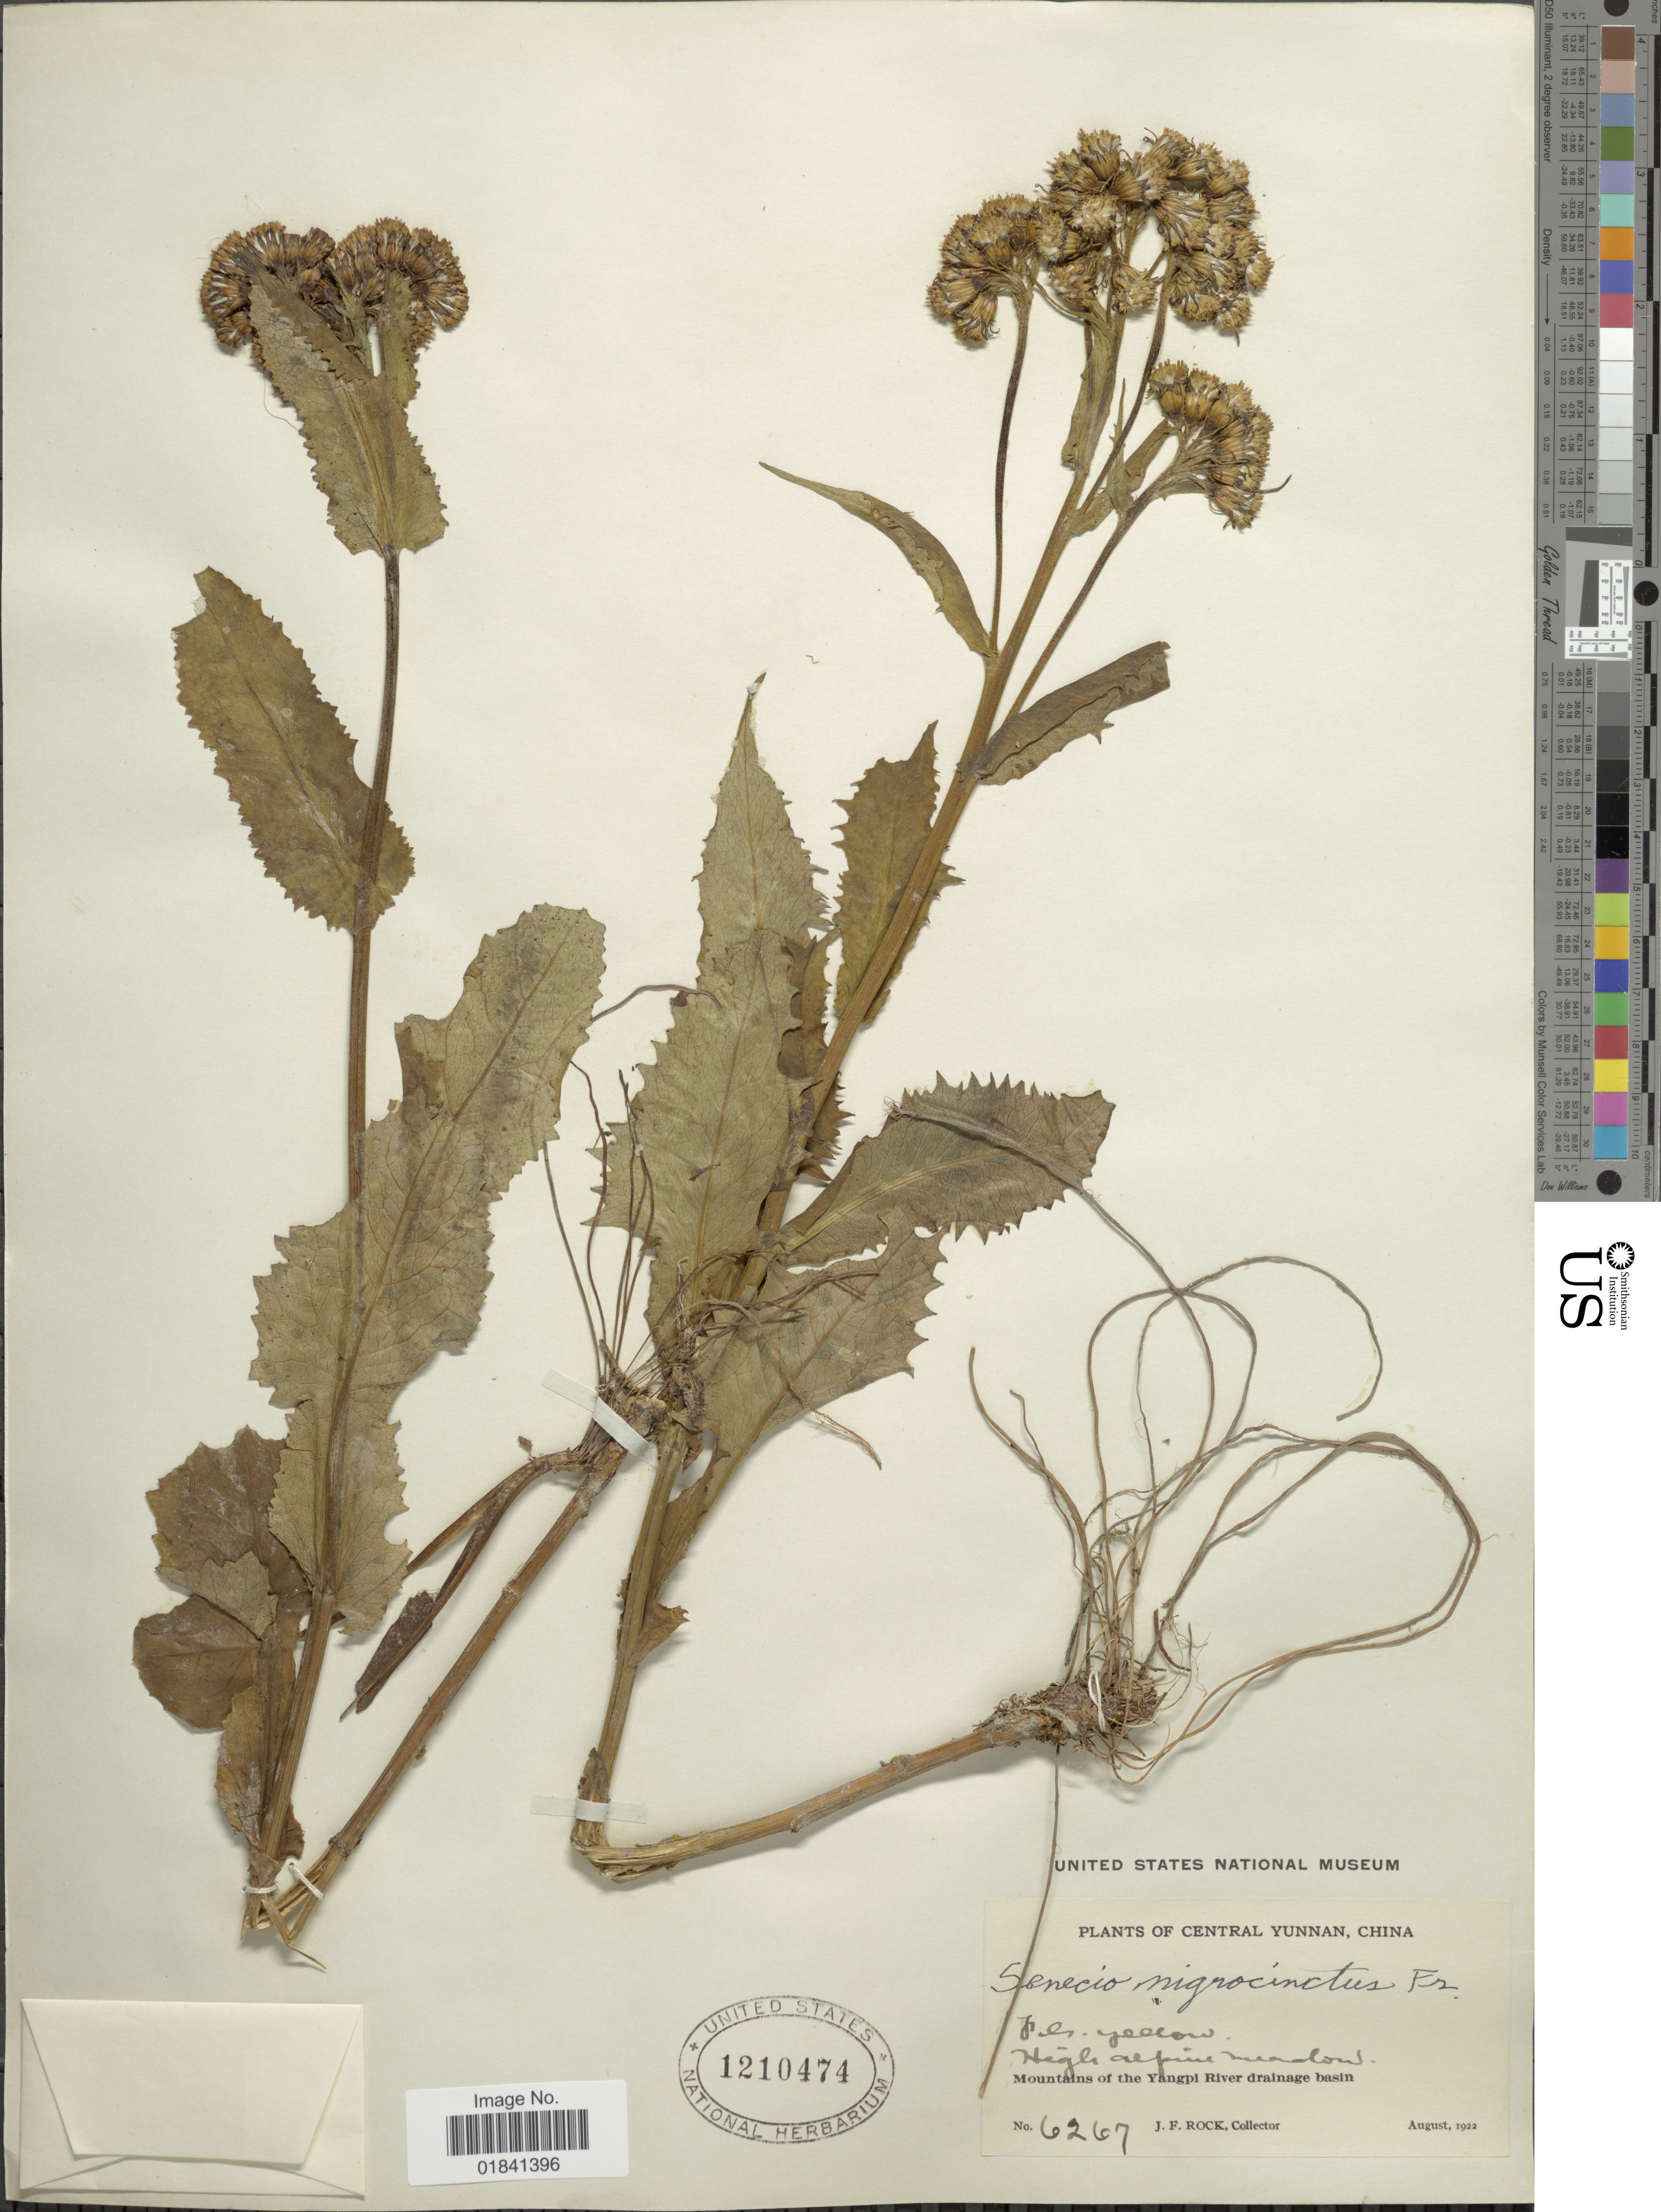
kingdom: Plantae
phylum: Tracheophyta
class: Magnoliopsida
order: Asterales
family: Asteraceae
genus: Senecio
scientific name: Senecio nigrocinctus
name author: Franch.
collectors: J. Rock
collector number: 6267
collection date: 1922-08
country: China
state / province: Yunnan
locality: Central Yunnan, Mountains of the Yangpi River drainage basin, High alpine meadow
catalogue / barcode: US 1210474